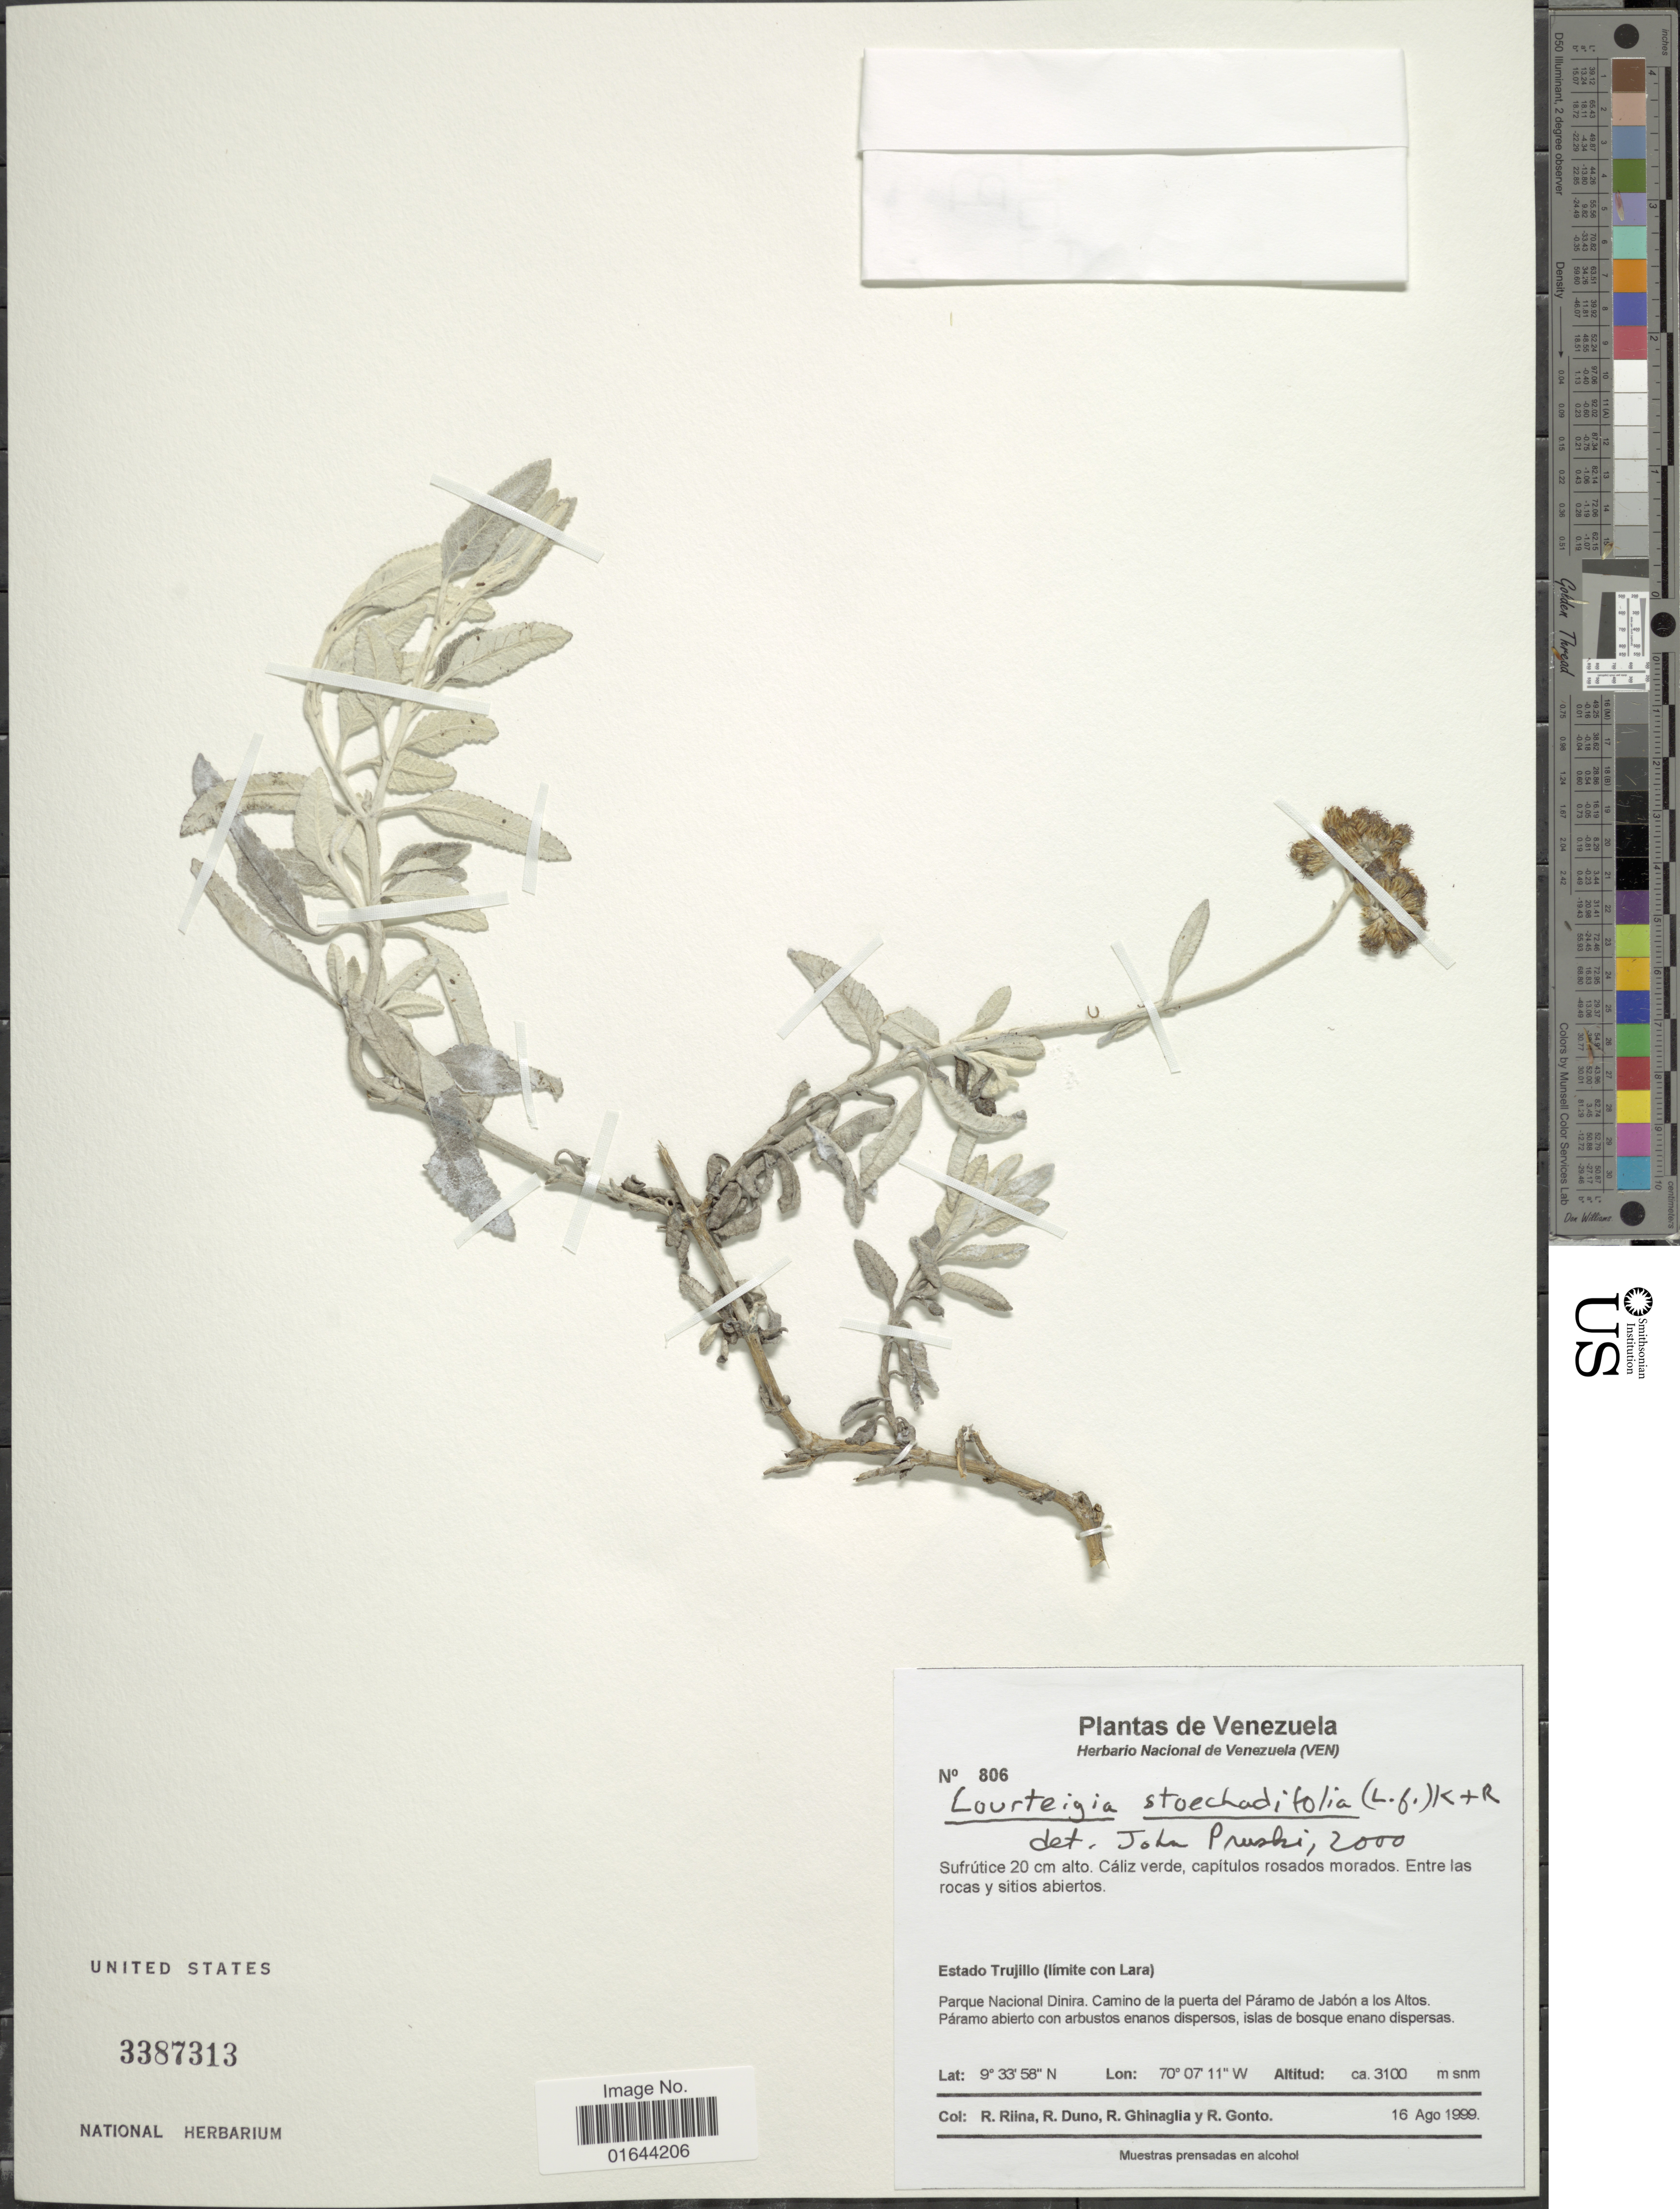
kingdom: Plantae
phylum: Tracheophyta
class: Magnoliopsida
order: Asterales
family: Asteraceae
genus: Lourteigia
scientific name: Lourteigia stoechadifolia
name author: (L. f.) R.M. King & H. Rob.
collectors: R. Riina, R. Duno de Stefano, R. Ghinaglia & R. Gonto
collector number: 806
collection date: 1999-08-16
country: Venezuela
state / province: Trujillo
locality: Estado Trujilo (limite con Lara), Parque Nacional Dinira, Camino de la puerta del Paramo de Jabon a los Altos.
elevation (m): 3100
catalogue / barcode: US 3387313